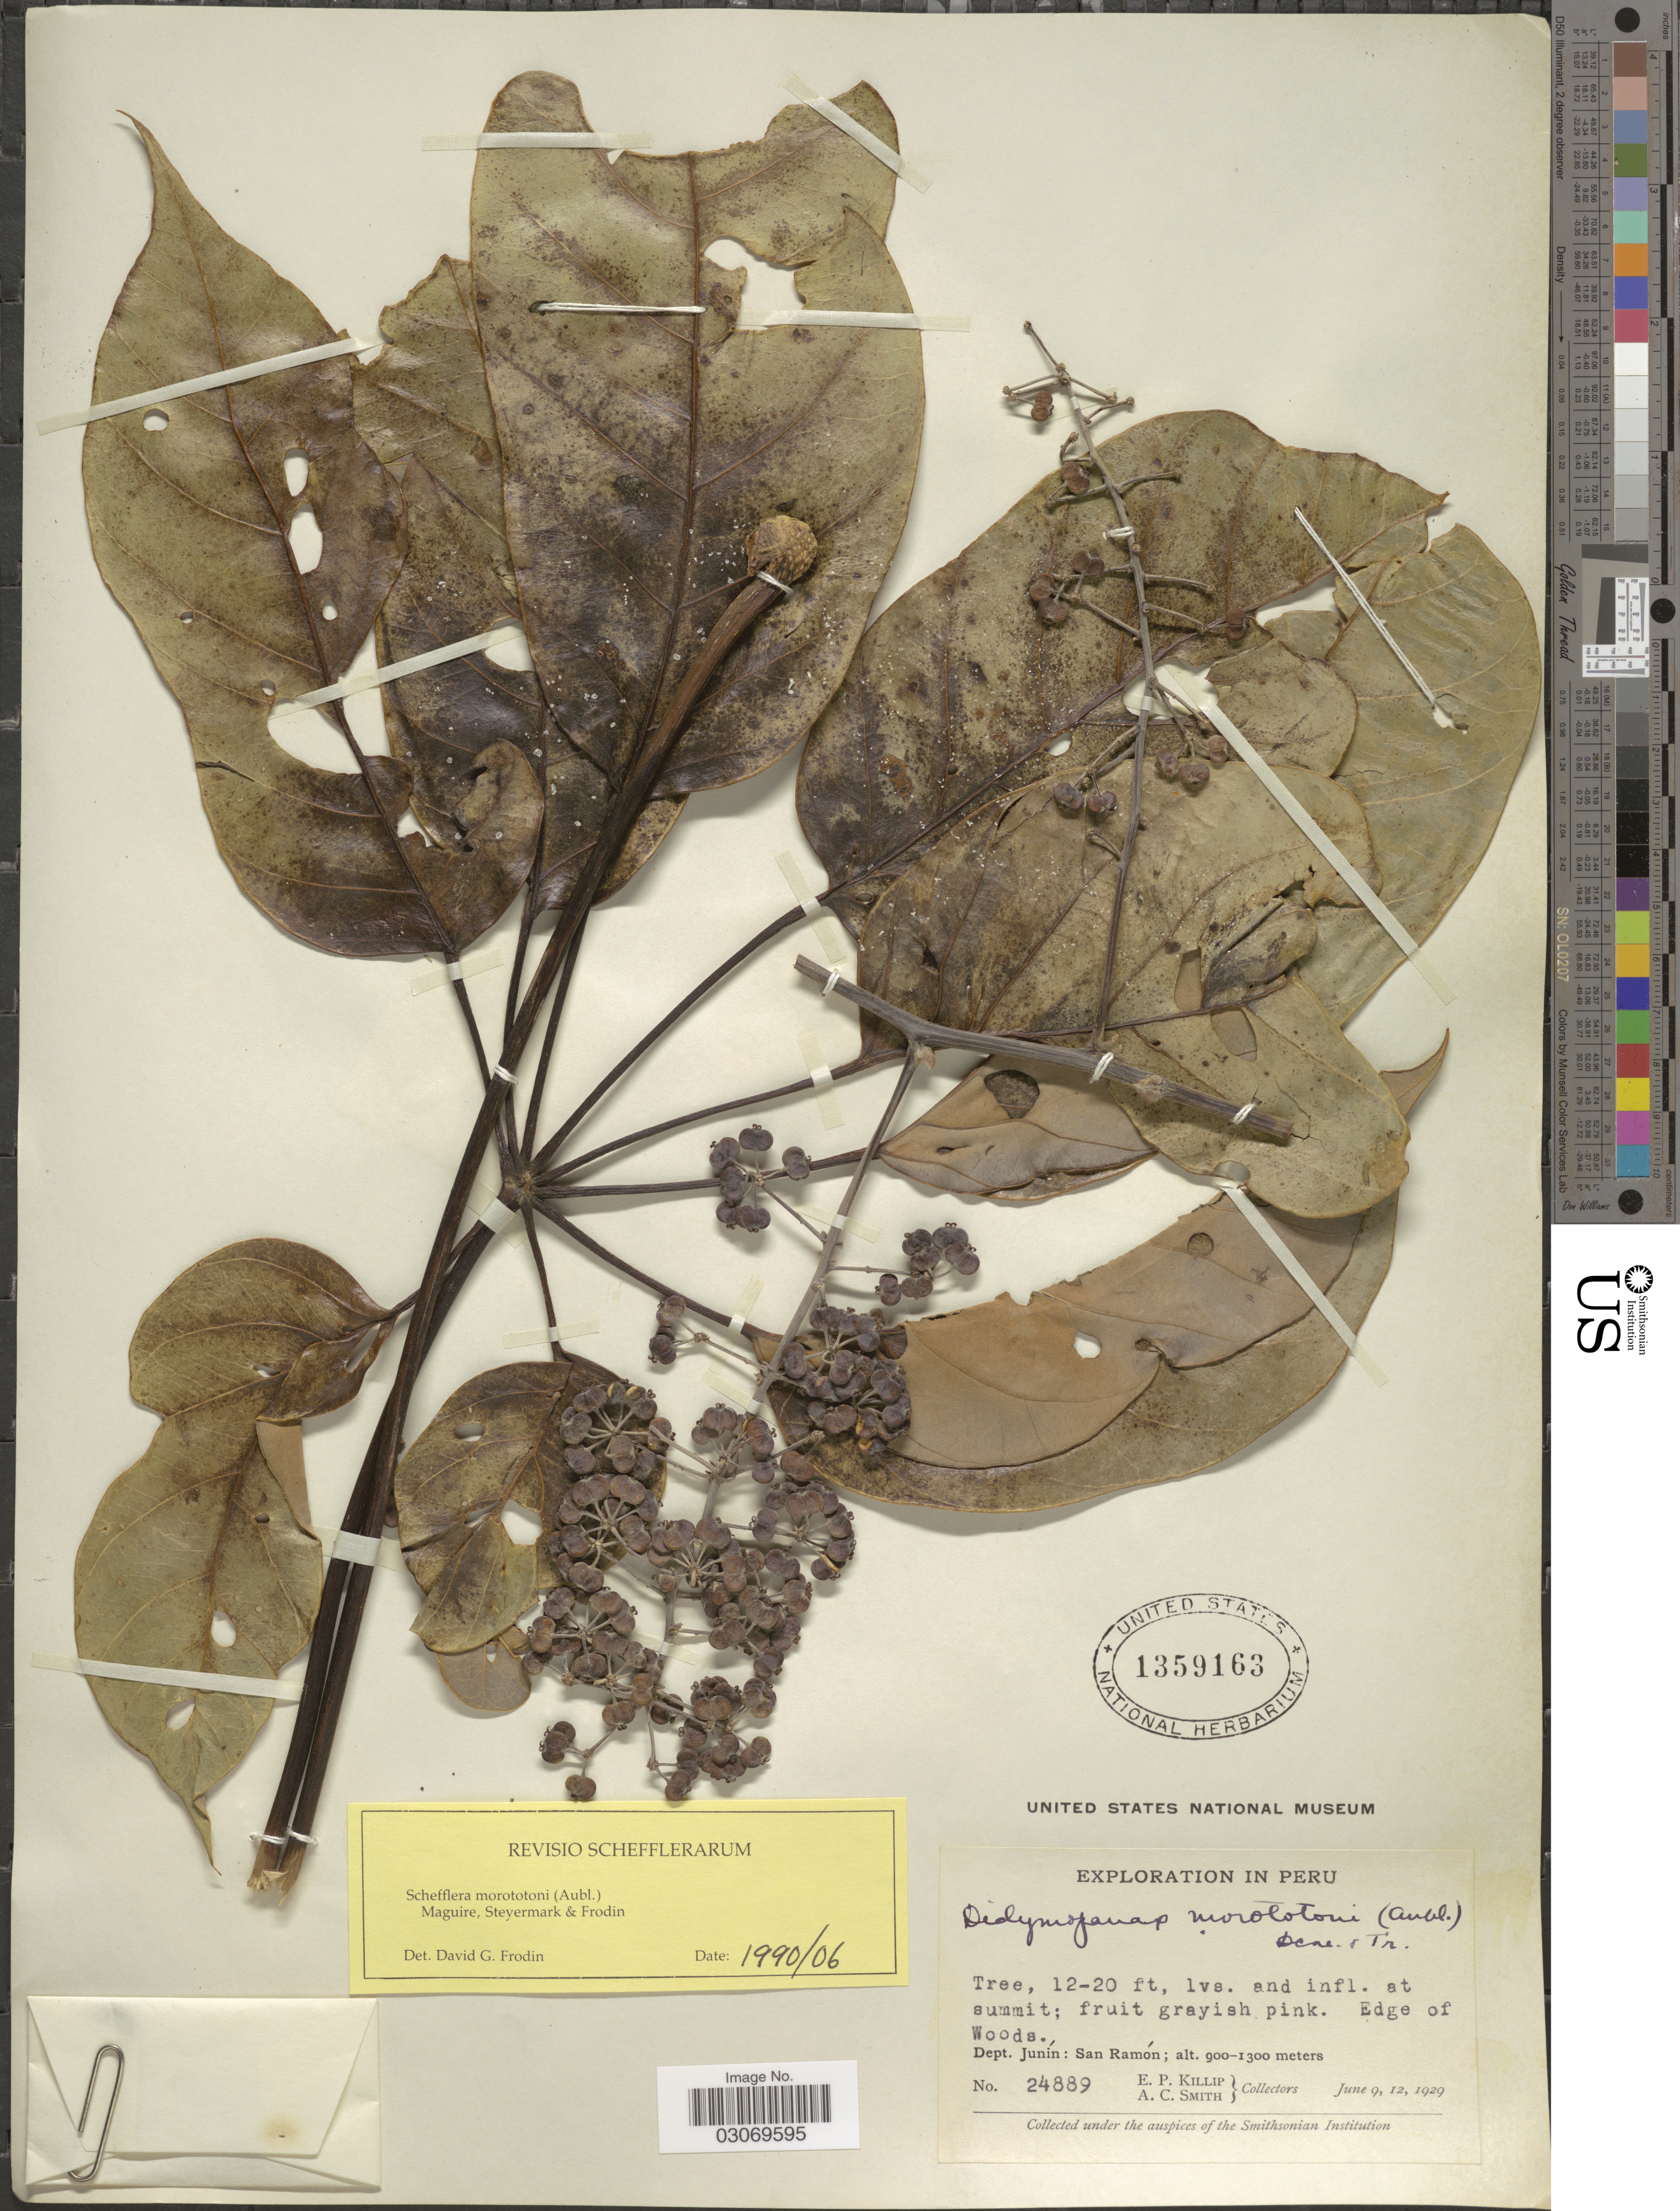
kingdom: Plantae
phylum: Tracheophyta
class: Magnoliopsida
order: Apiales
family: Araliaceae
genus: Schefflera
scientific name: Schefflera morototoni (Aubl.) Maguire, Steyerm. & Frodin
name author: (Aubl.) Maguire et al.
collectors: E. P. Killip & A. C. Smith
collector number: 24889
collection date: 1929-06-09/1929-06-12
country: Peru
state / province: Junín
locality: Dept. Junín: San Ramón.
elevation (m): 900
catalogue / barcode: US 1359163